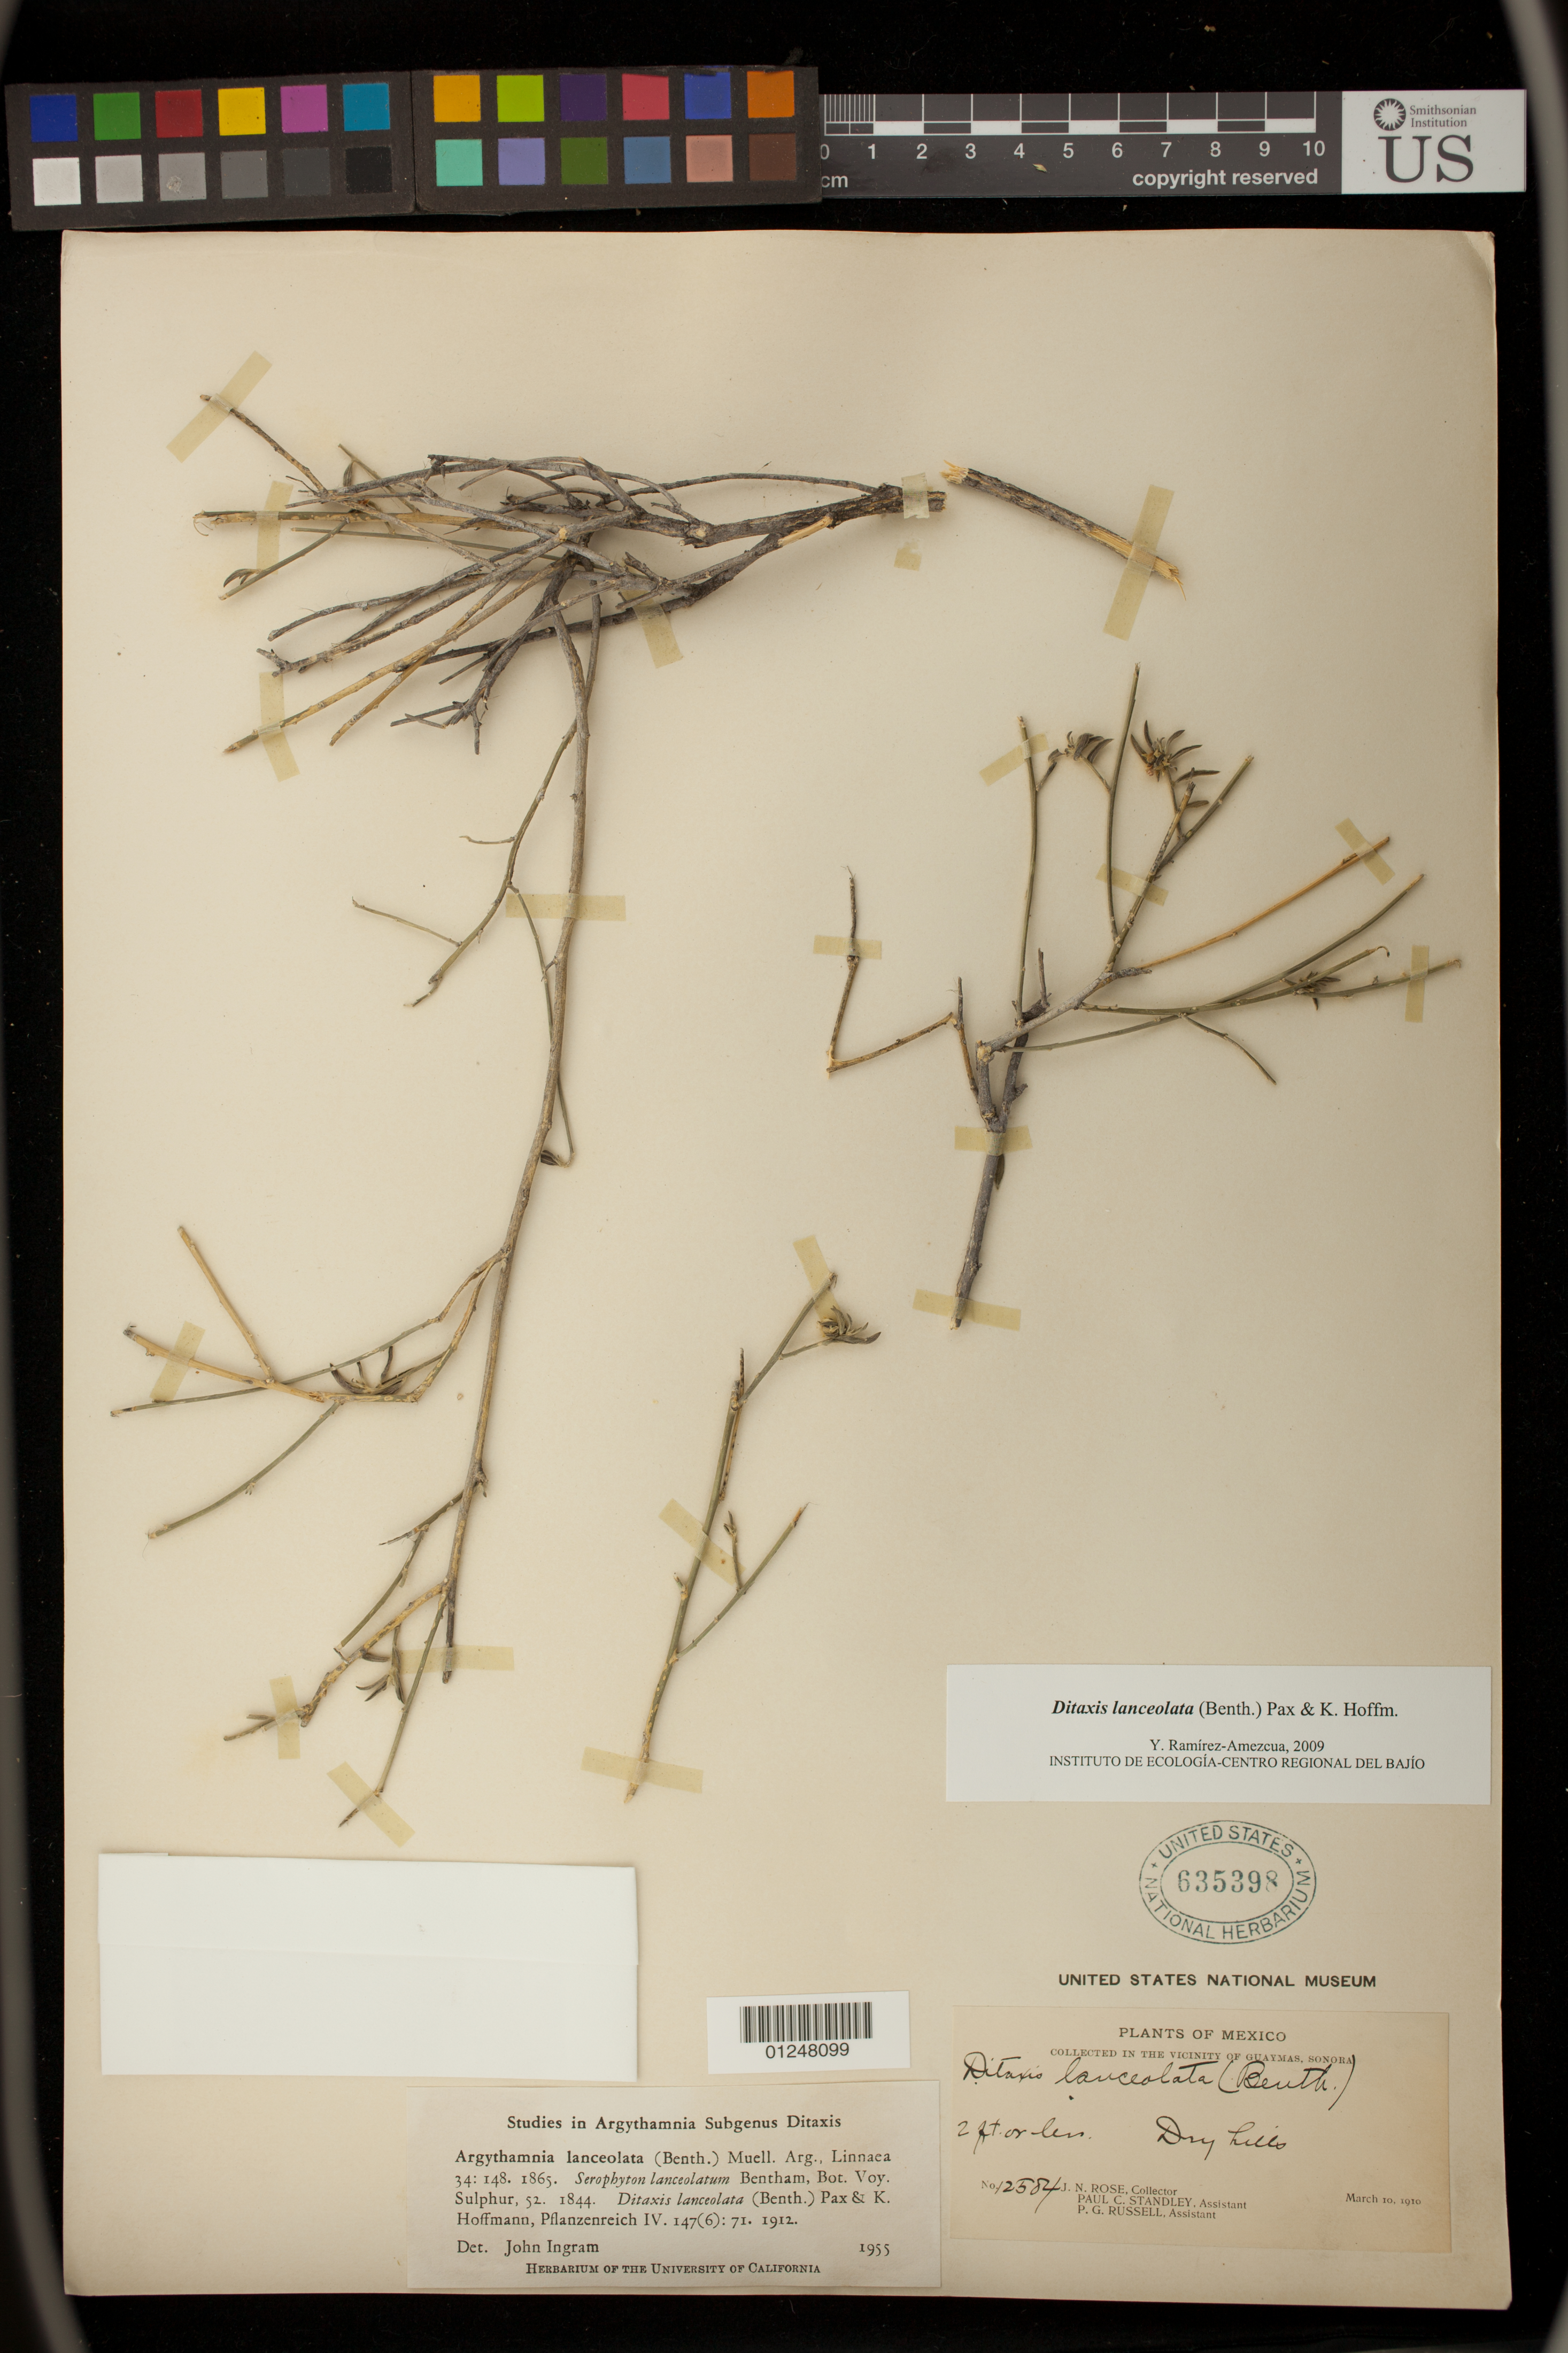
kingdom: Plantae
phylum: Tracheophyta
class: Magnoliopsida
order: Malpighiales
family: Euphorbiaceae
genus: Argythamnia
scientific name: Argythamnia lanceolata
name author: (Benth.) Müll. Arg.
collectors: J. N. Rose, P. C. Standley & P. G. Russell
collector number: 12584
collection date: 1910-03-10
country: Mexico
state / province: Sonora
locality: Guaymas, dry hills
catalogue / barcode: US 635398